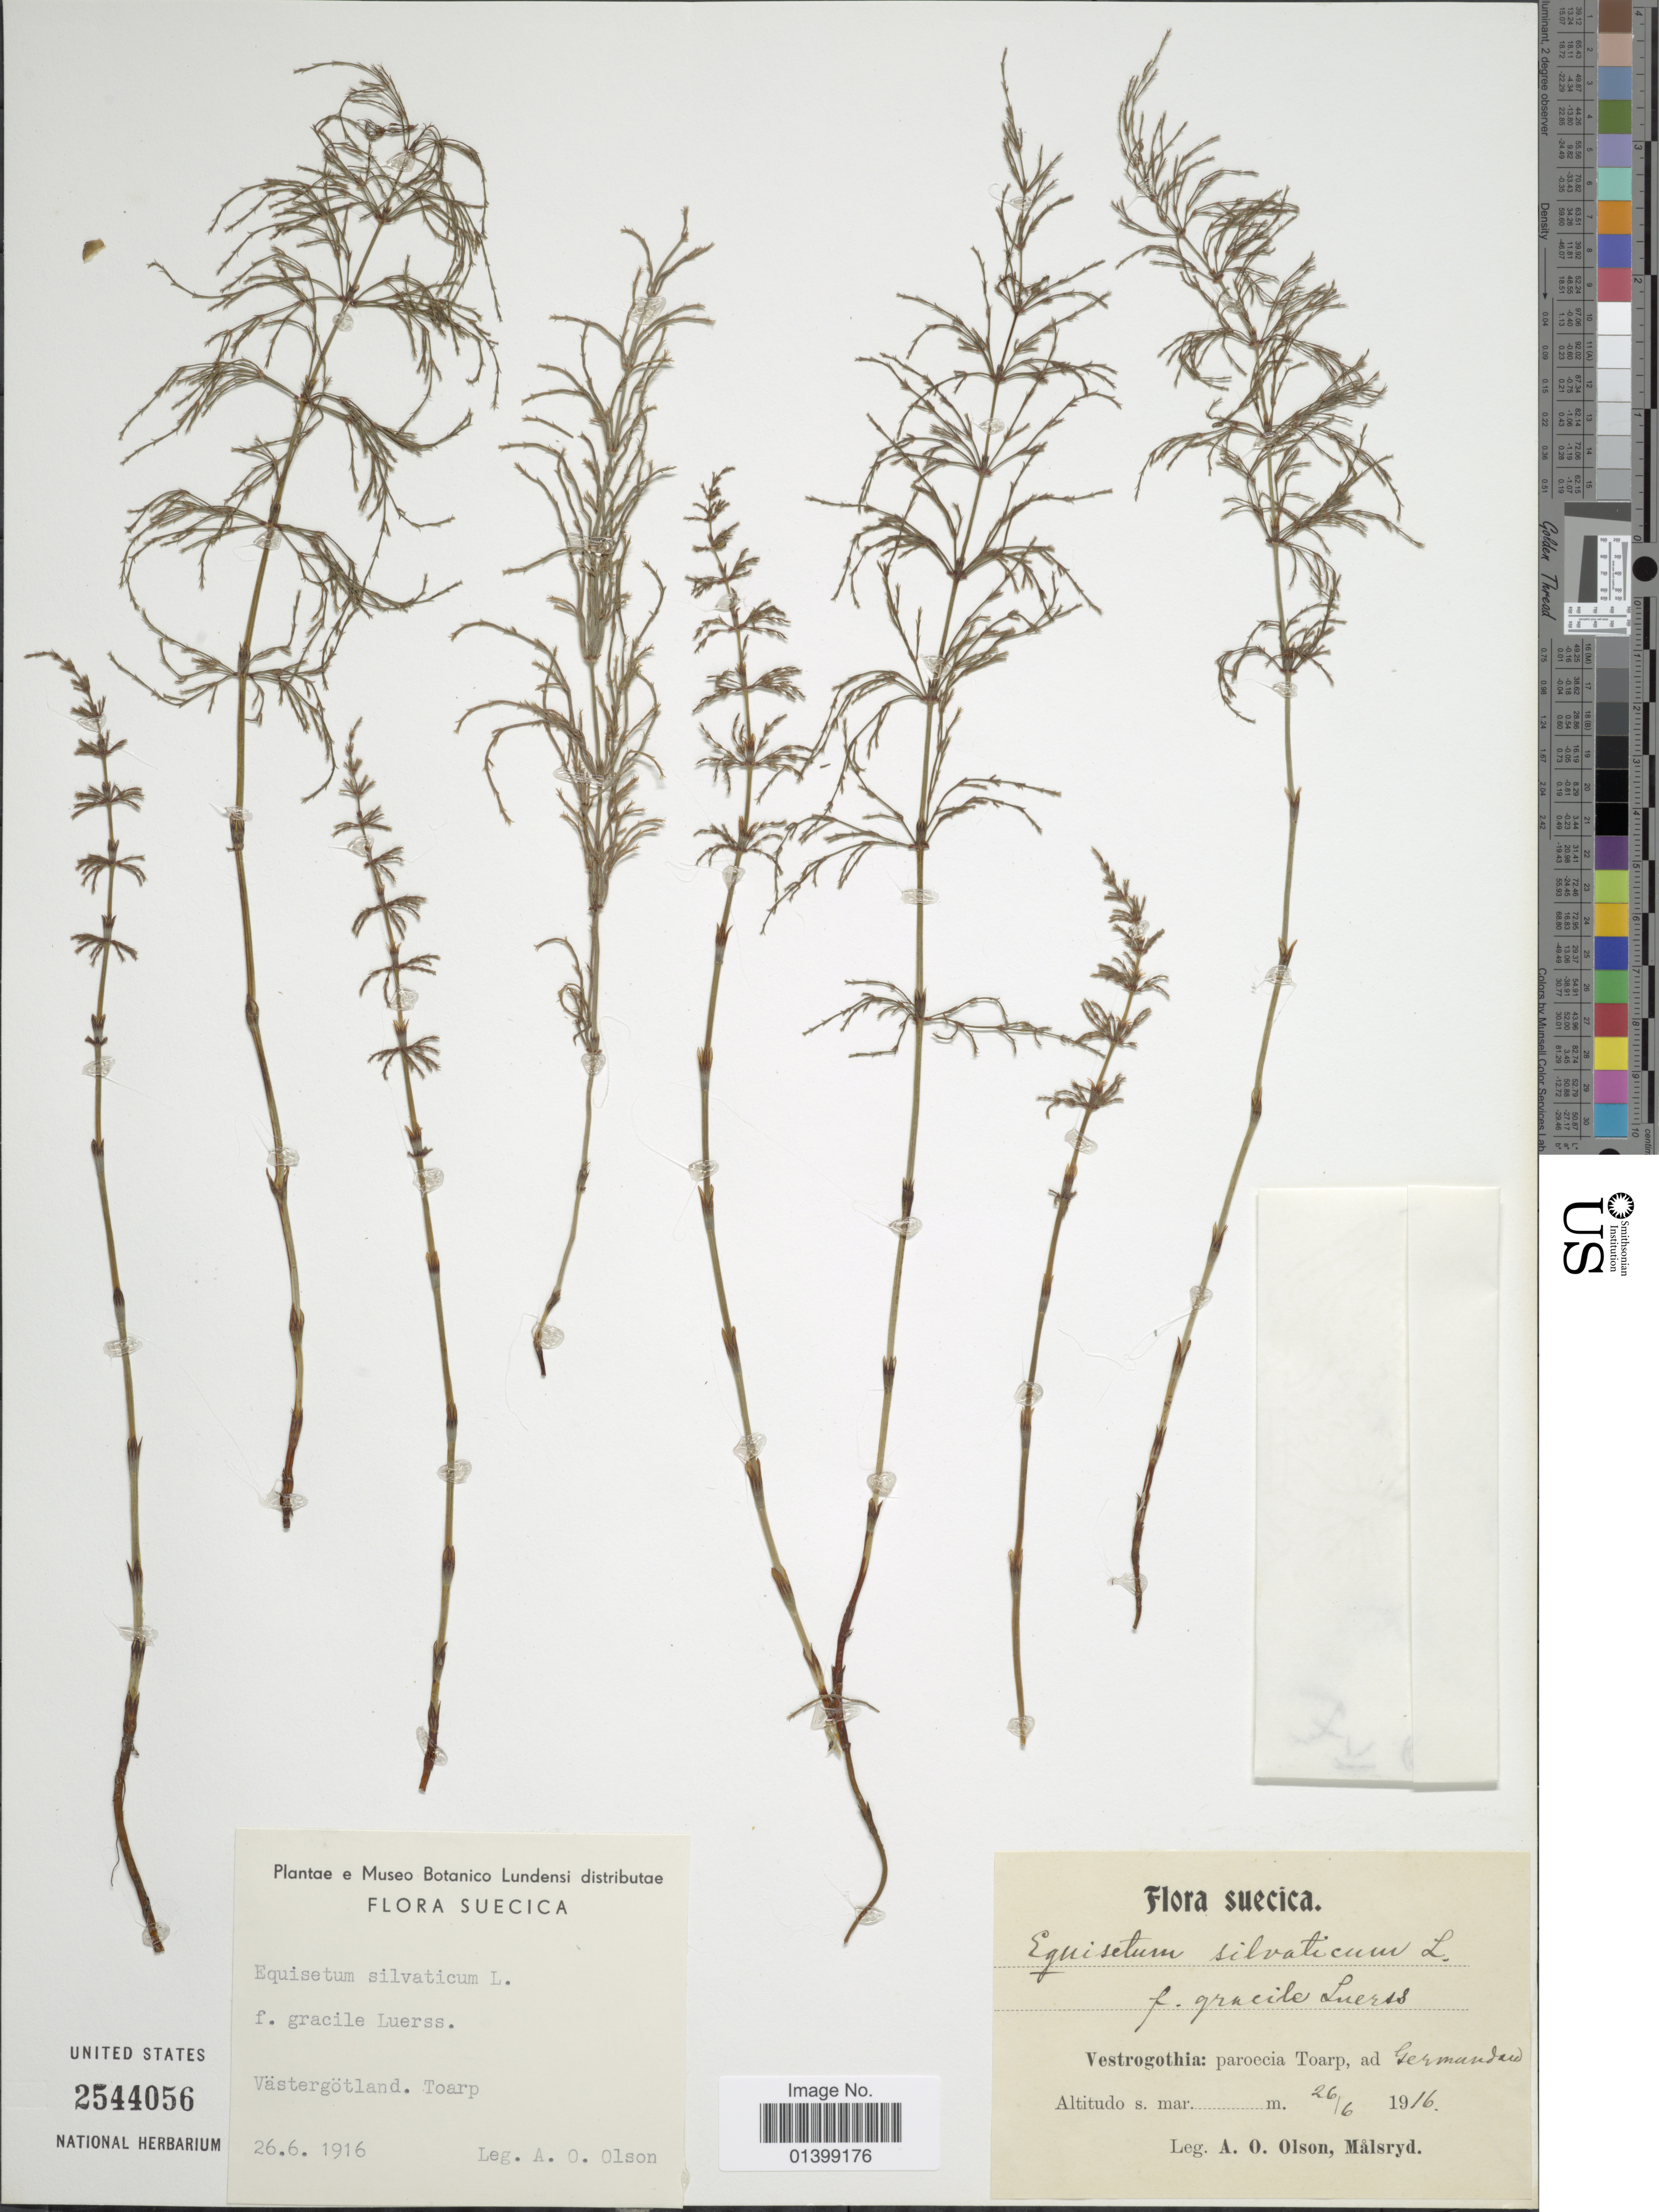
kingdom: Plantae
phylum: Tracheophyta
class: Polypodiopsida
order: Equisetales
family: Equisetaceae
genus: Equisetum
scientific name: Equisetum sylvaticum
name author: L.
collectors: A. Olson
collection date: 1914-06-26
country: Sweden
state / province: Västra Götaland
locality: Toarp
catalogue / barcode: US 2544056